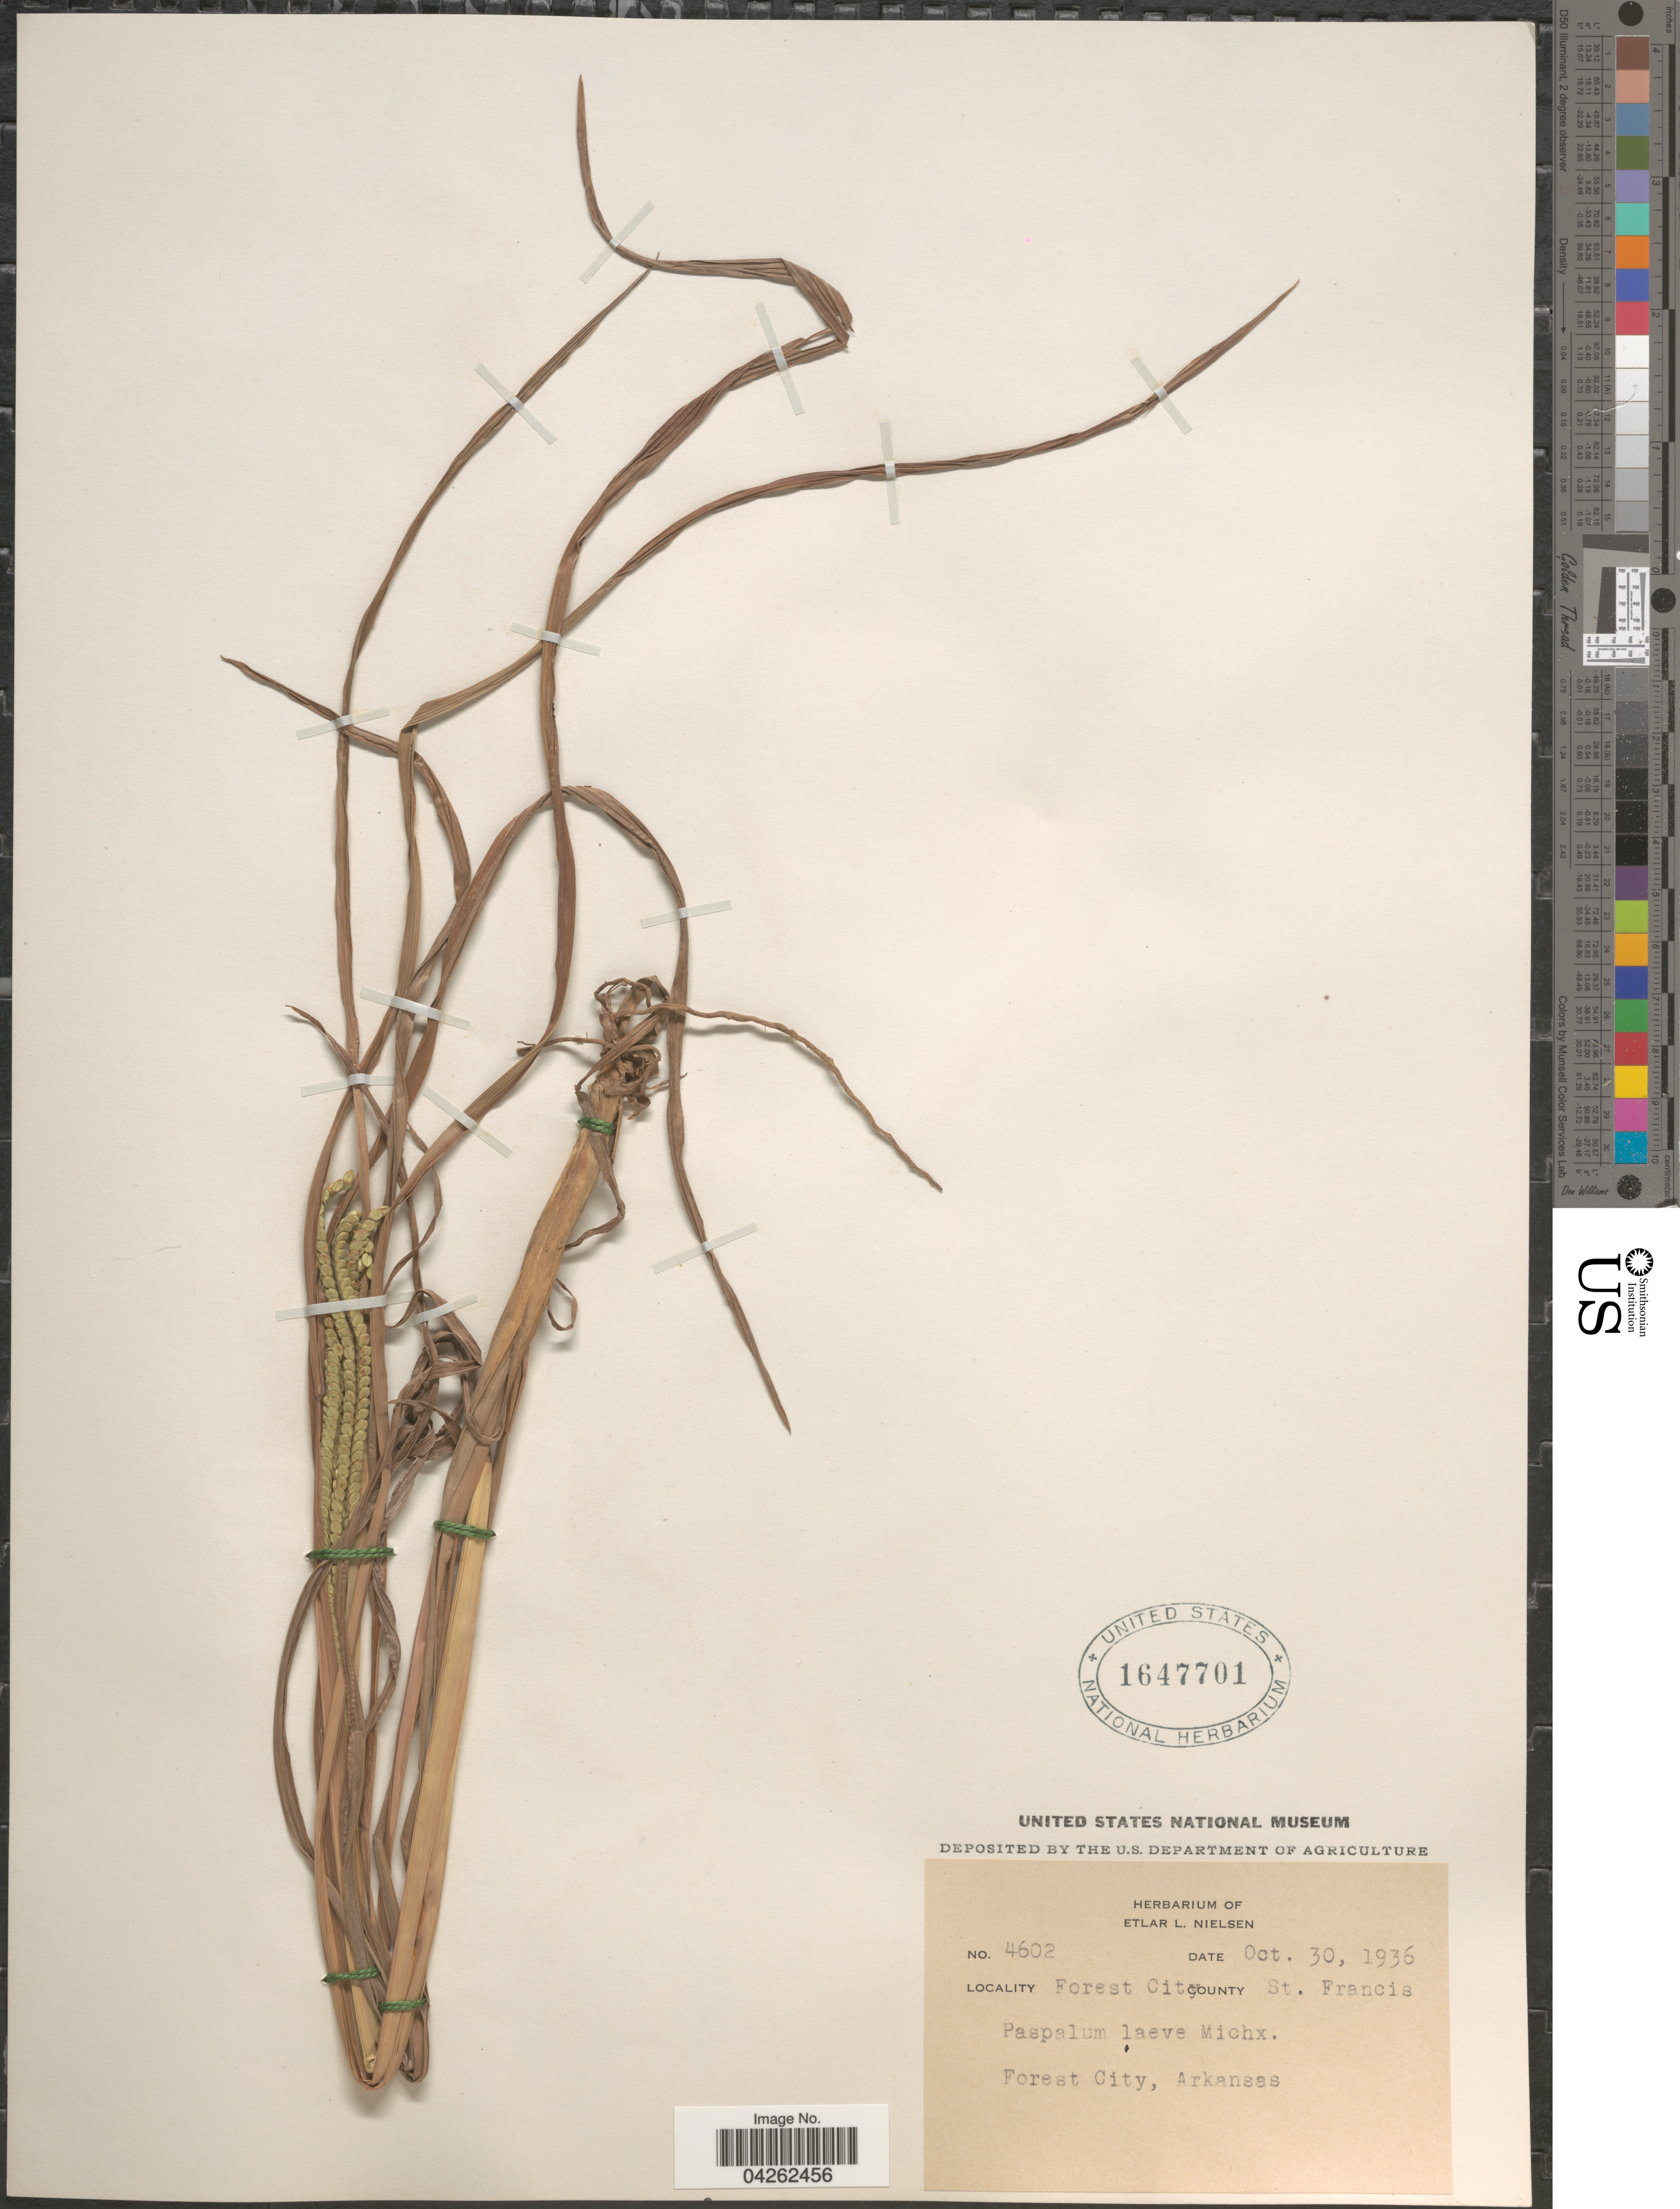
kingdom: Plantae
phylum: Tracheophyta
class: Liliopsida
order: Poales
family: Poaceae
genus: Paspalum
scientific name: Paspalum laeve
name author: Michx.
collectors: E. L. Nielsen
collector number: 4602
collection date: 1936-10-30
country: United States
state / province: Arkansas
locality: Forest City. County St. Francis.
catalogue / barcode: US 1647701